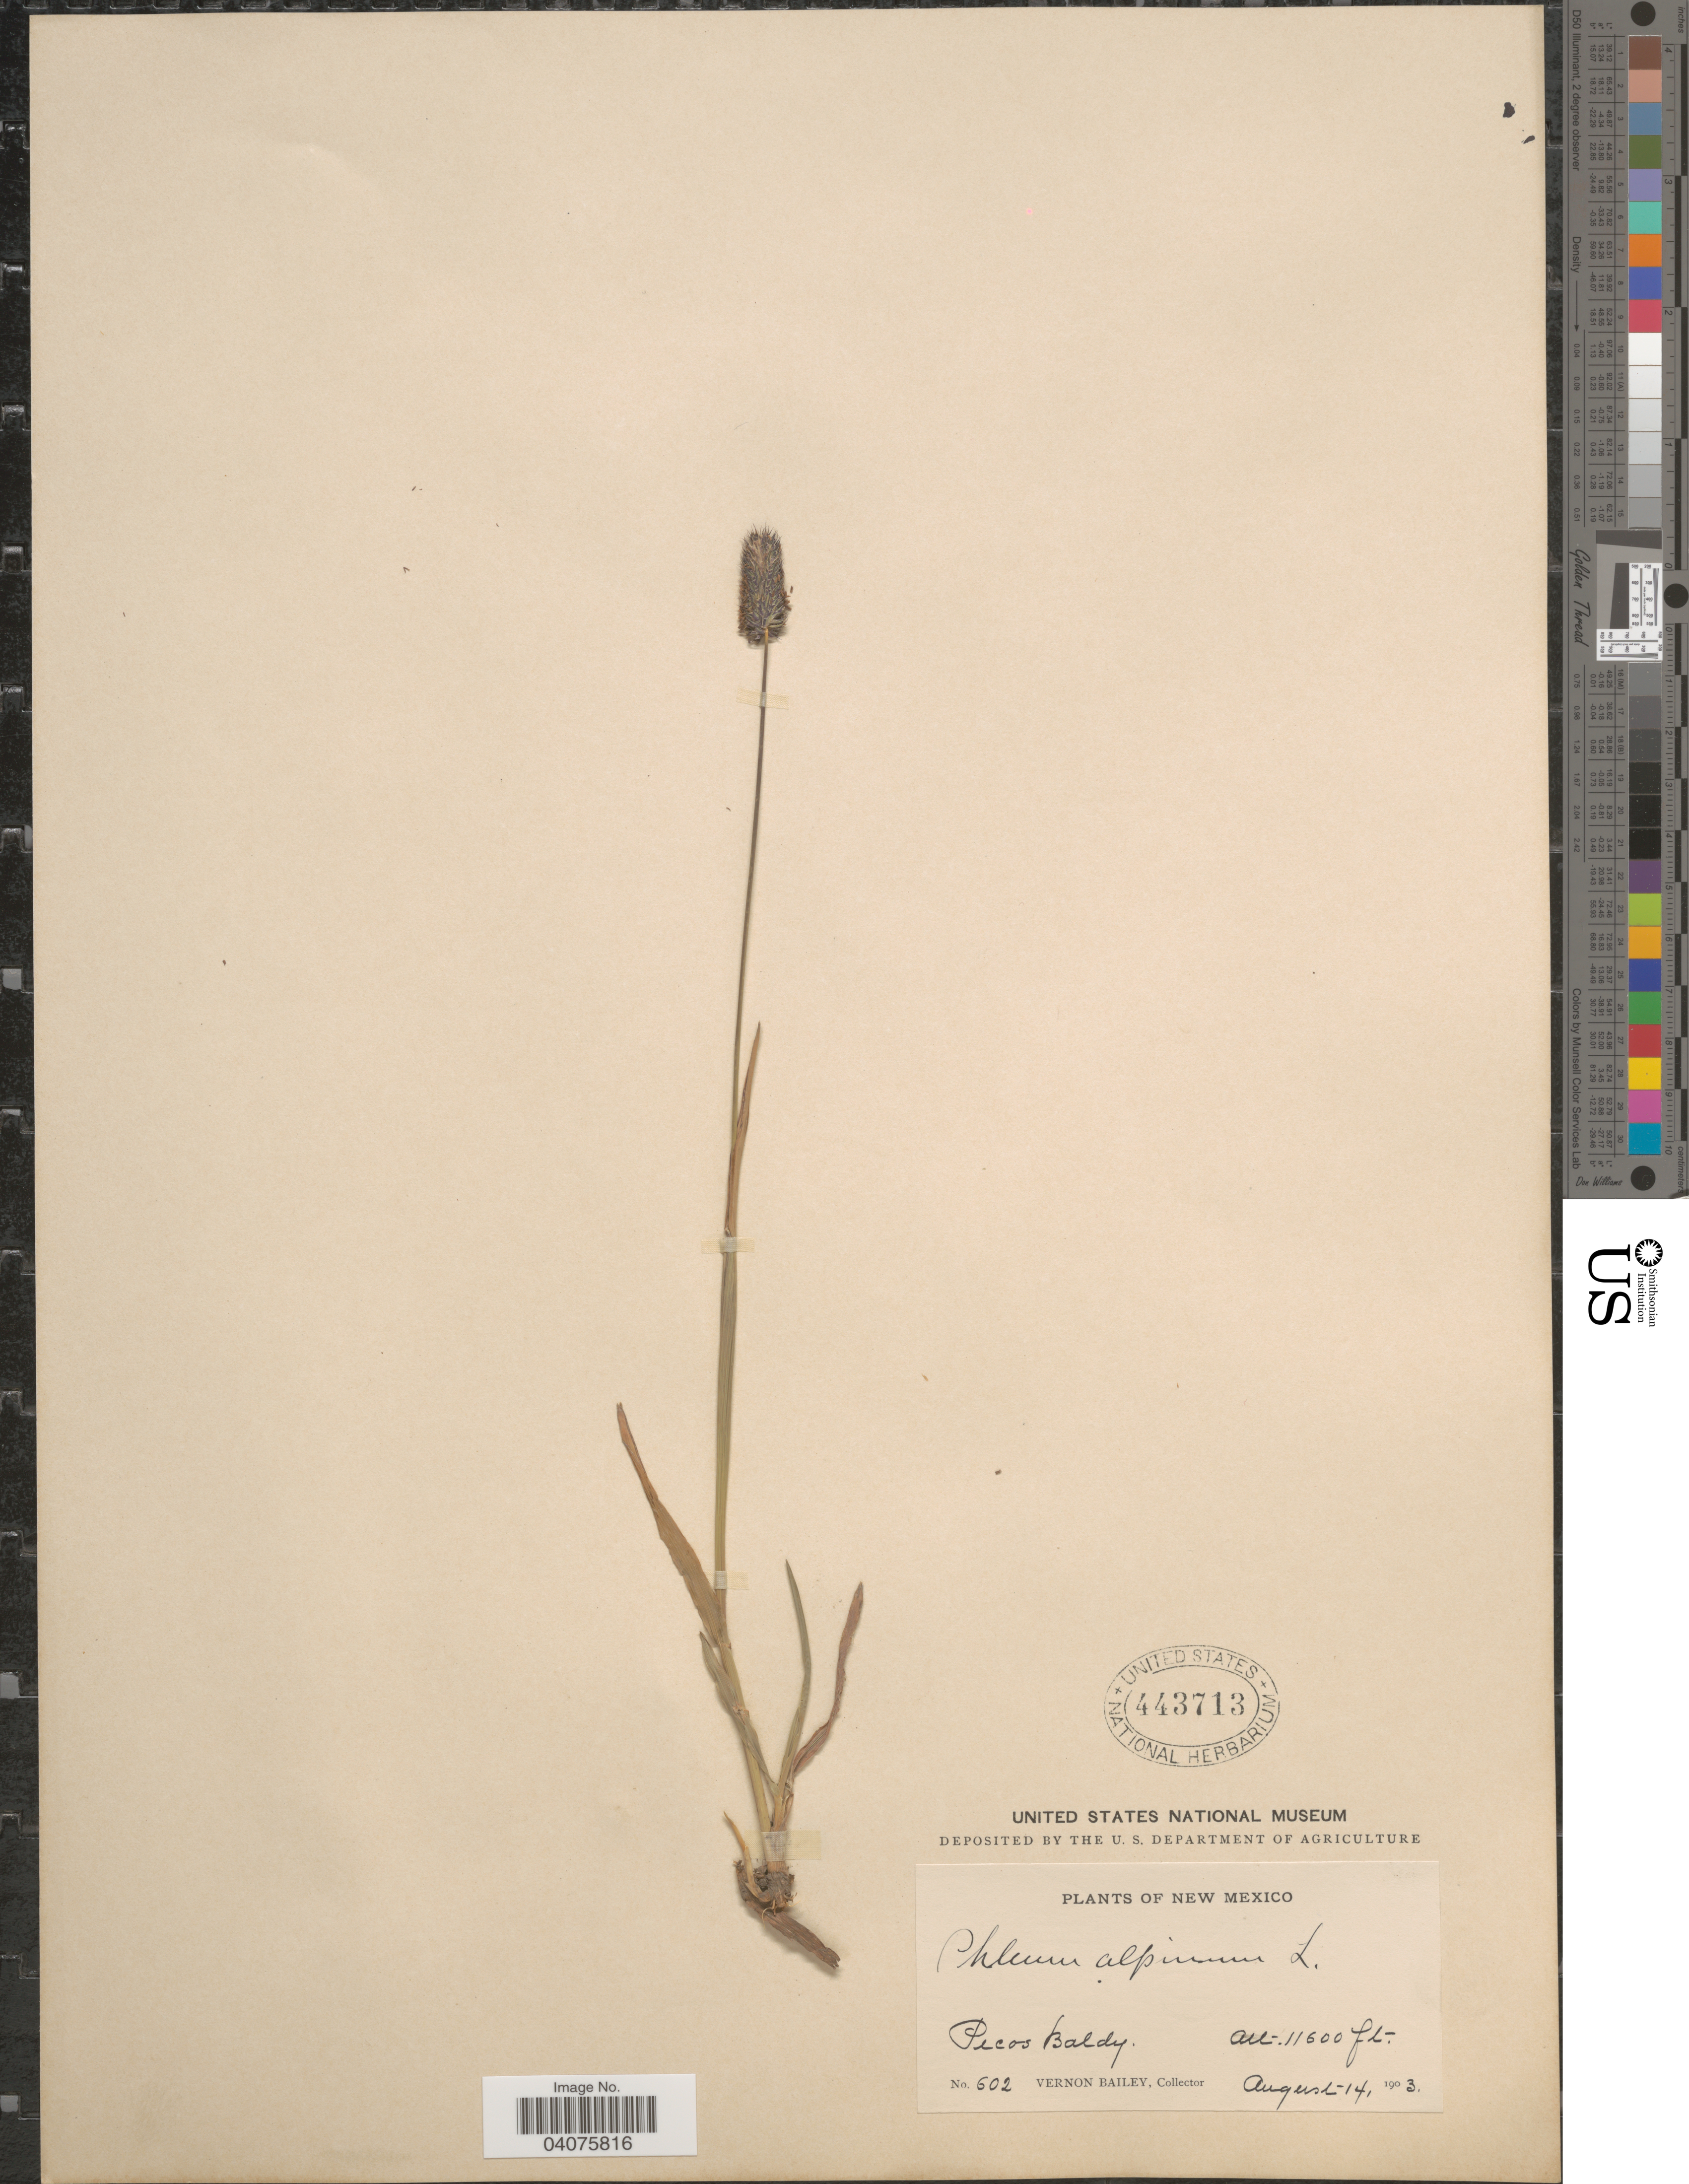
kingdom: Plantae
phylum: Tracheophyta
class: Liliopsida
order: Poales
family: Poaceae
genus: Phleum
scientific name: Phleum alpinum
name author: L.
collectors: V. O. Bailey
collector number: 602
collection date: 1903-08-14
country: United States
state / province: New Mexico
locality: Pecos Baldy.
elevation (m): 3536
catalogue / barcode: US 443713